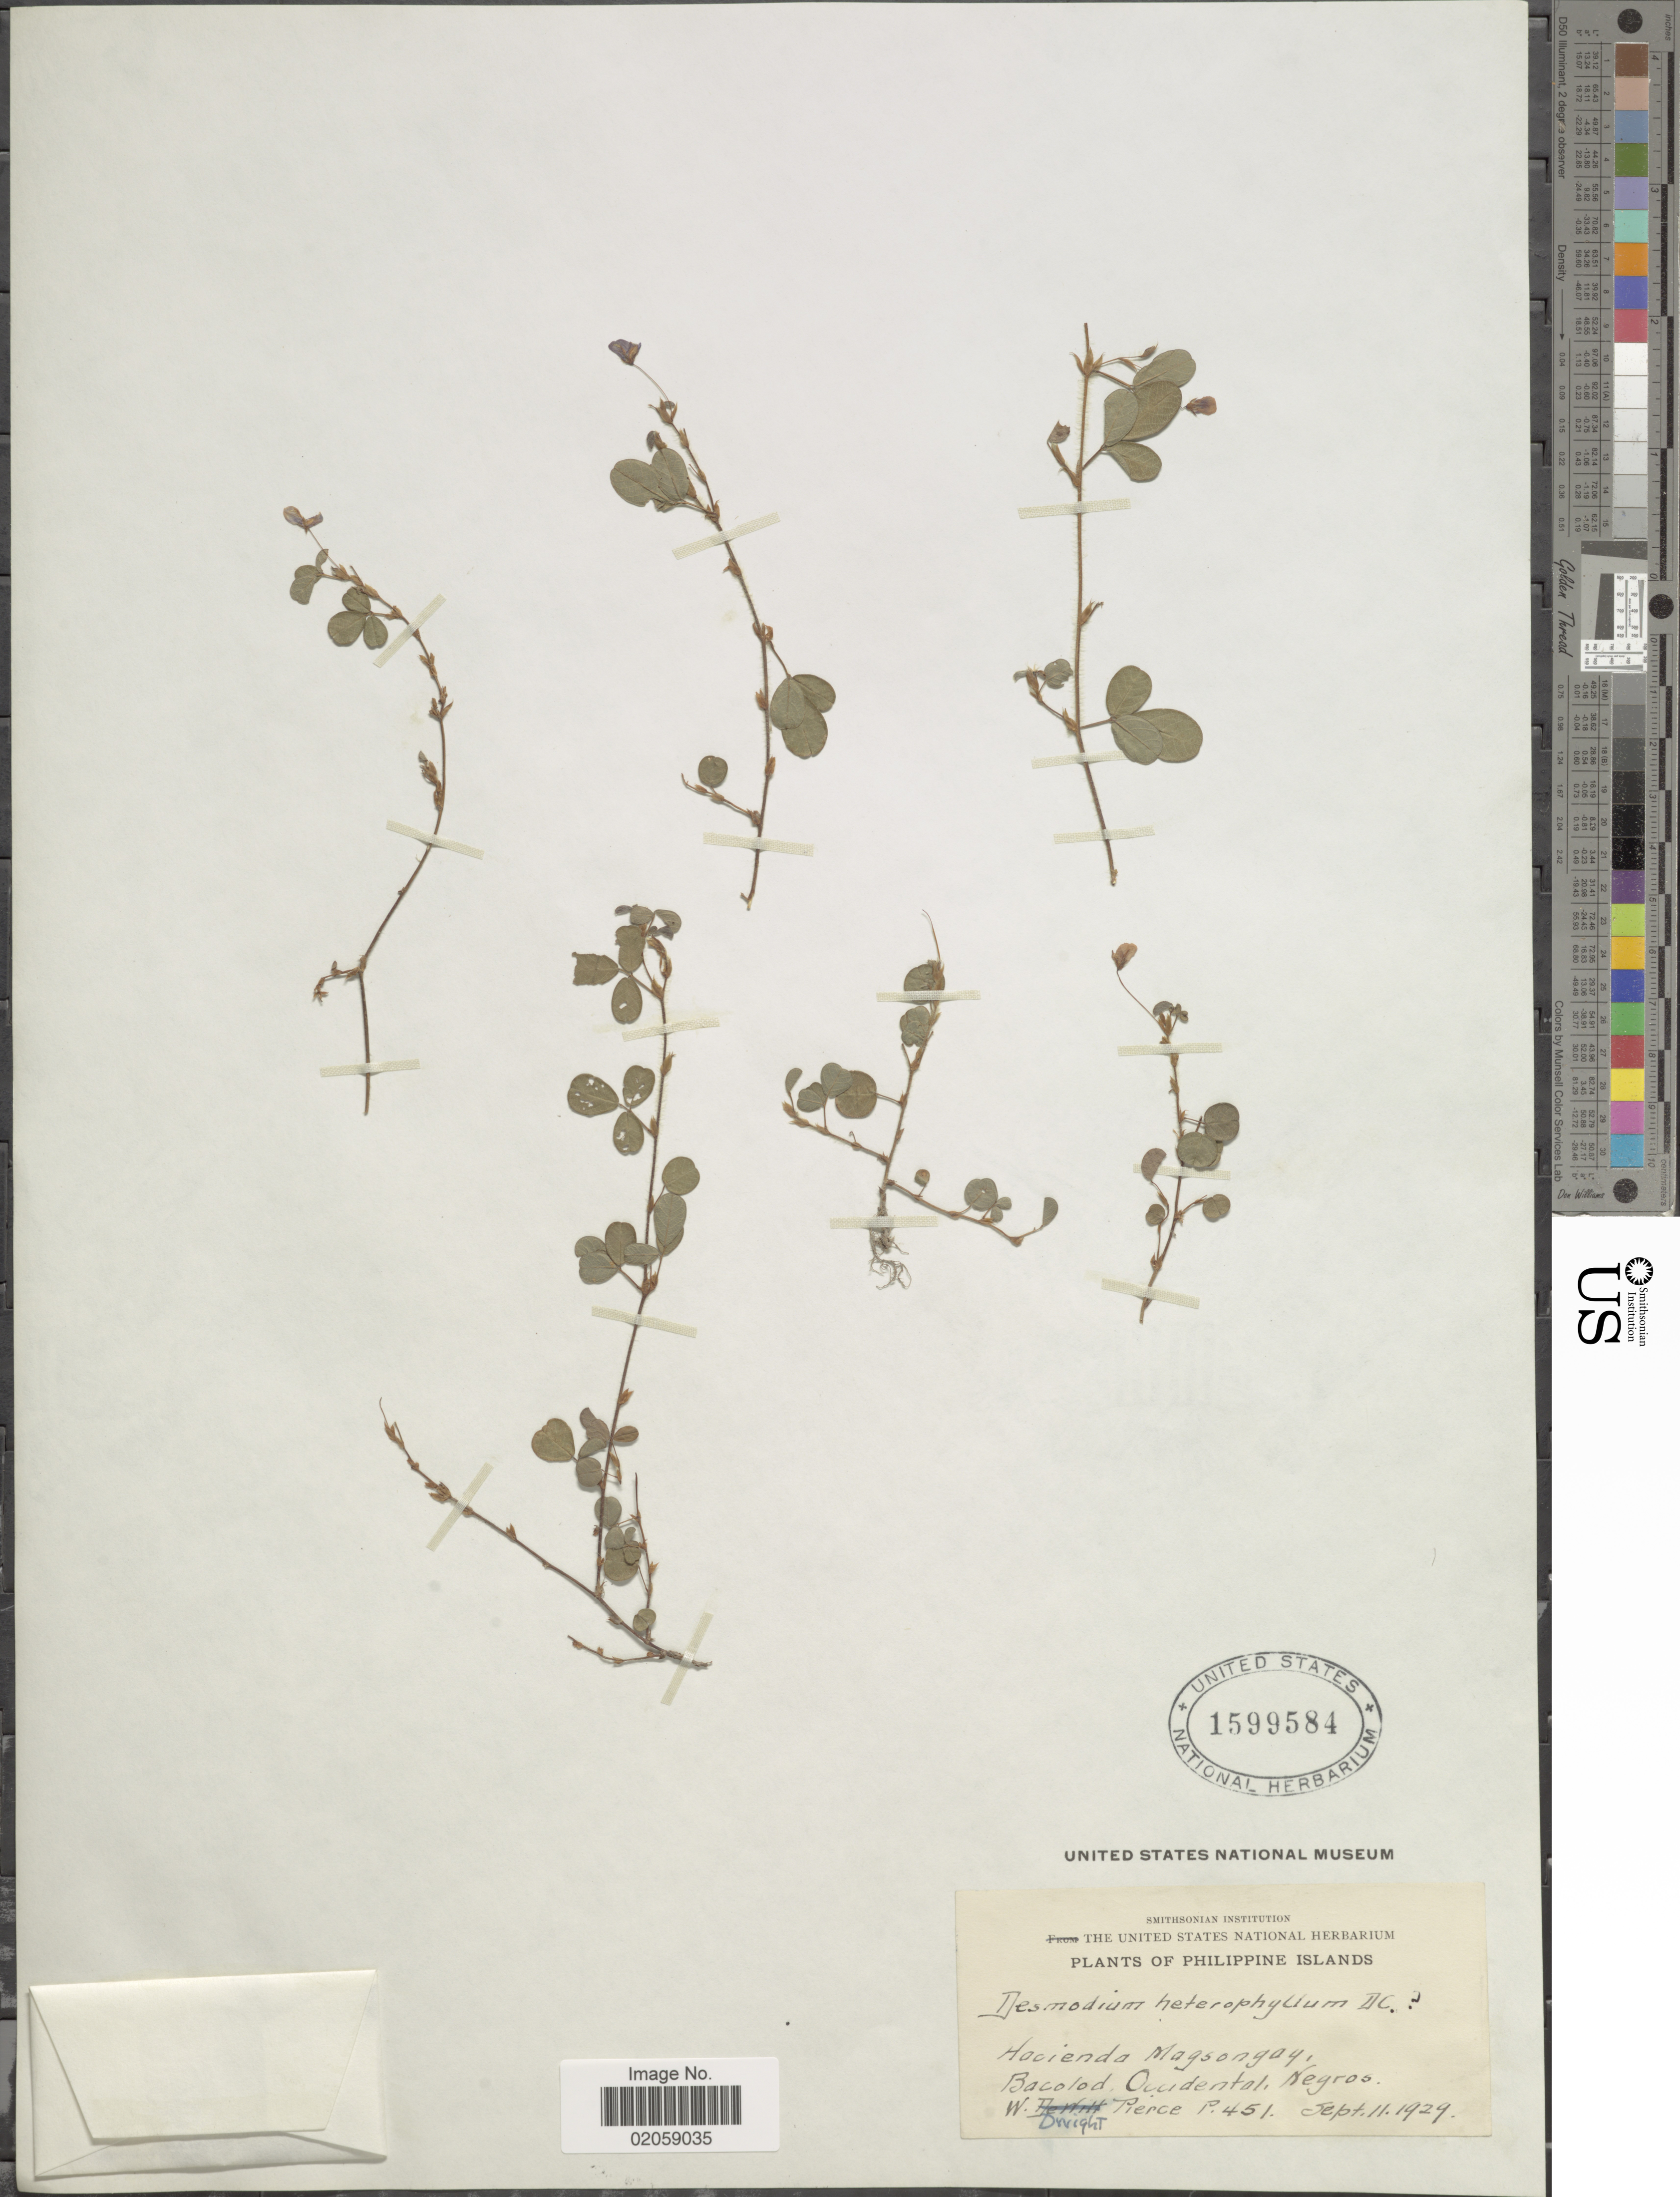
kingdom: Plantae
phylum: Tracheophyta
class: Magnoliopsida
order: Fabales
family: Fabaceae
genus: Grona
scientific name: Grona heterophylla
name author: (Willd.) H. Ohashi & K. Ohashi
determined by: Strong, Mark T., (BOT), Smithsonian Institution - National Museum of Natural History (UNITED STATES)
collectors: W. Pierce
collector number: P451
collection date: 1929-09-11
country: Philippines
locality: Philippine Islands. Hacienda Magsongay, Bacolod. Occidental Negros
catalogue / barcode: US 1599584